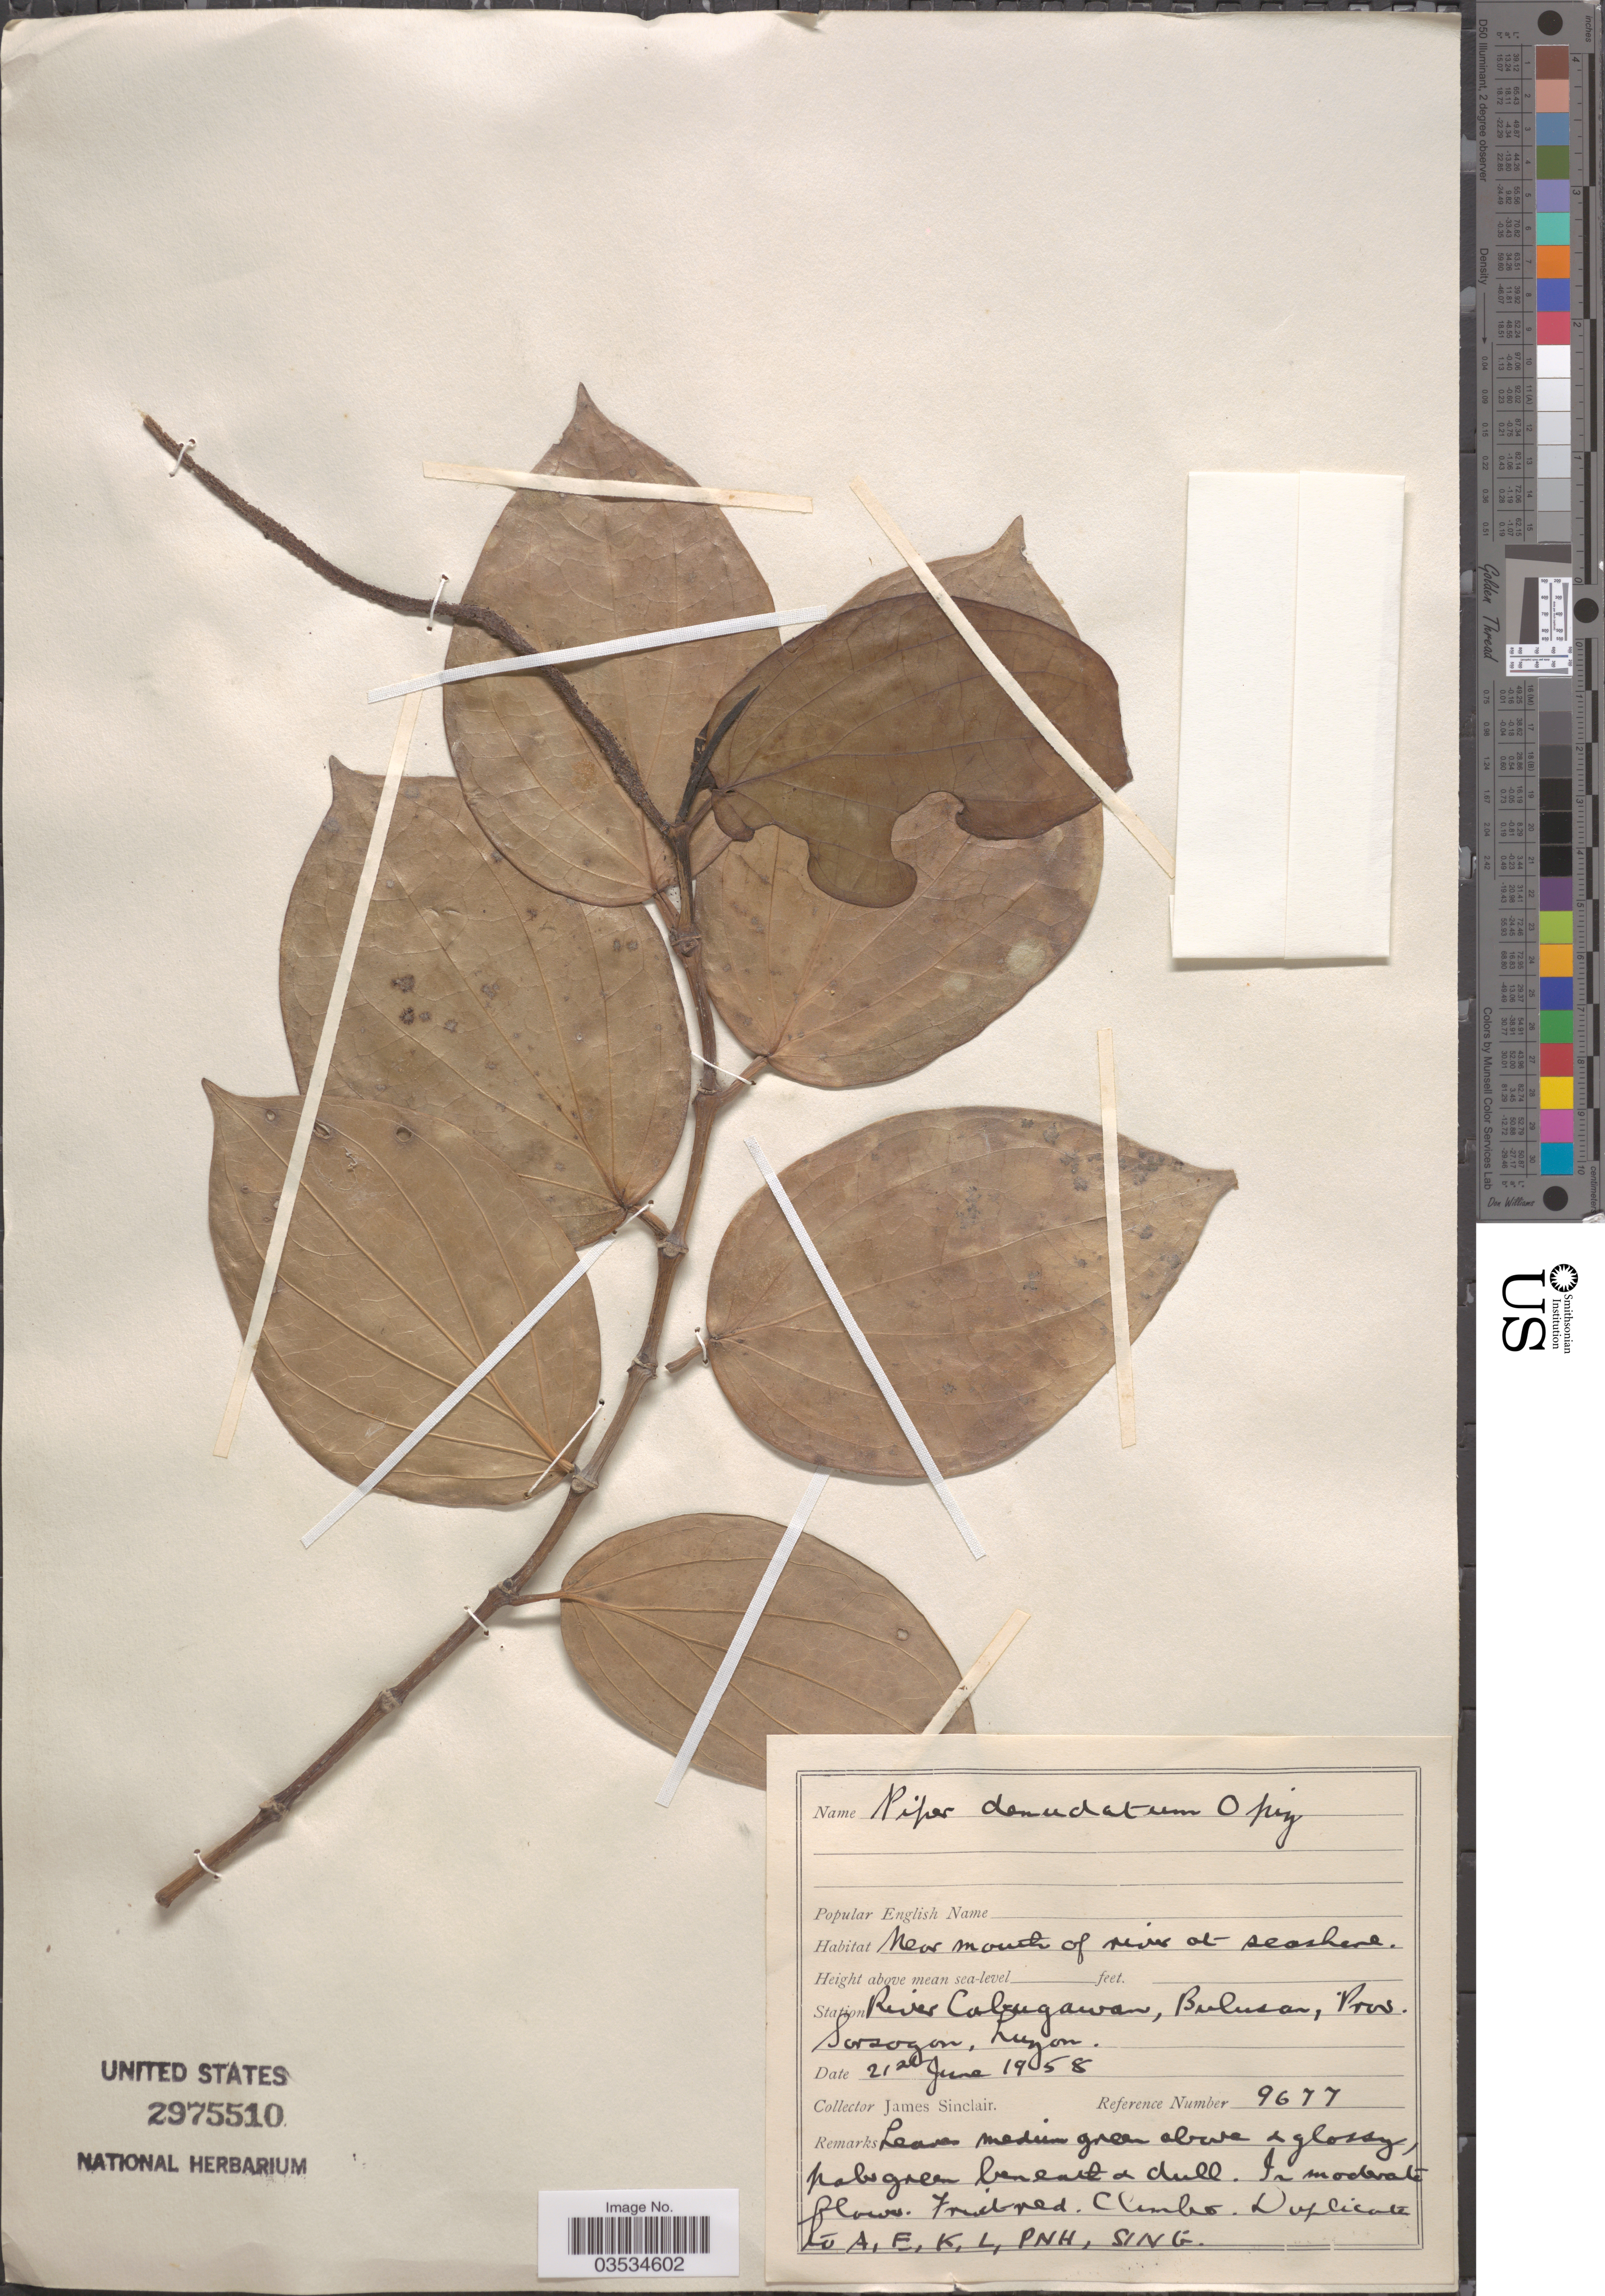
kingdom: Plantae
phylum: Tracheophyta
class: Magnoliopsida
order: Piperales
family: Piperaceae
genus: Piper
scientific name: Piper denudatum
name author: Opiz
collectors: J. Sinclair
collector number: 9677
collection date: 1958-06-21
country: Philippines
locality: River Cabugawan, Bulusa, Prov. Sorsogon, Luzon.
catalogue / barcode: US 2975510